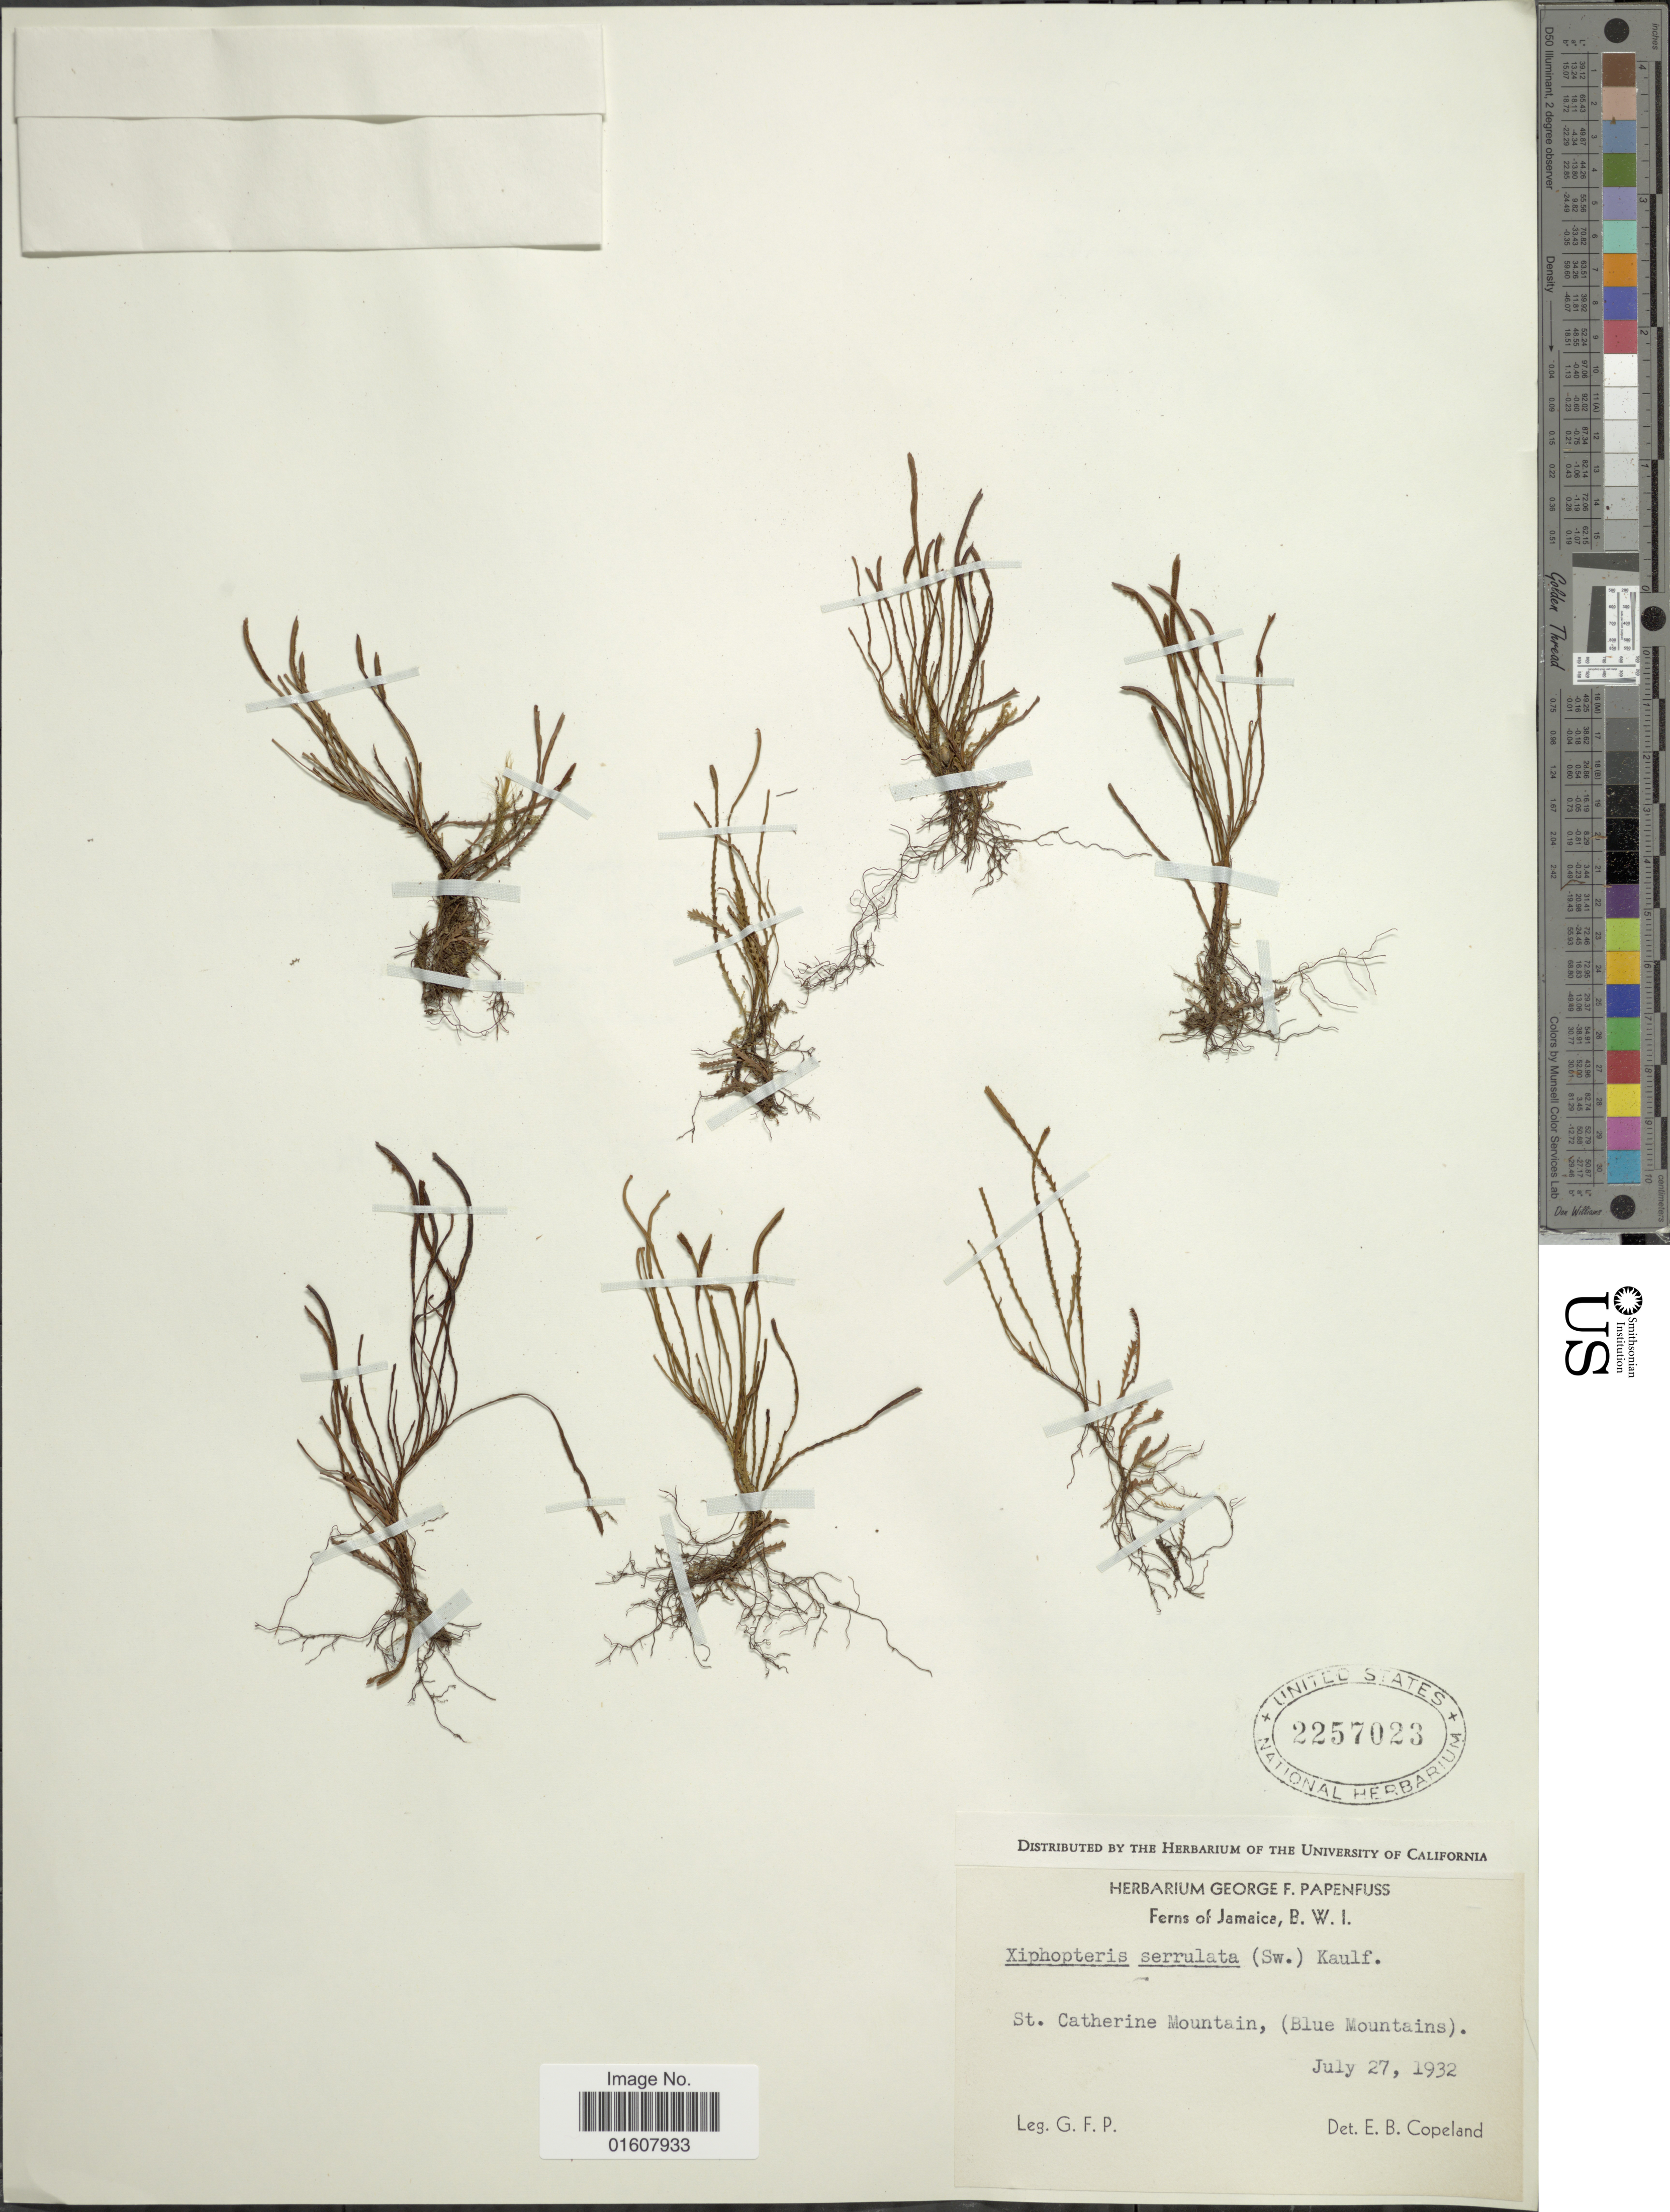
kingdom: Plantae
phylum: Tracheophyta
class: Polypodiopsida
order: Polypodiales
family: Polypodiaceae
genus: Cochlidium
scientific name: Cochlidium serrulatum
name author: (Sw.) L.E. Bishop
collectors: G. Papenfuss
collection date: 1932-07-27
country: Jamaica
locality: B. W. I. St. Catherine Mountain, (Blue Mountains)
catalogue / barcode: US 2257023